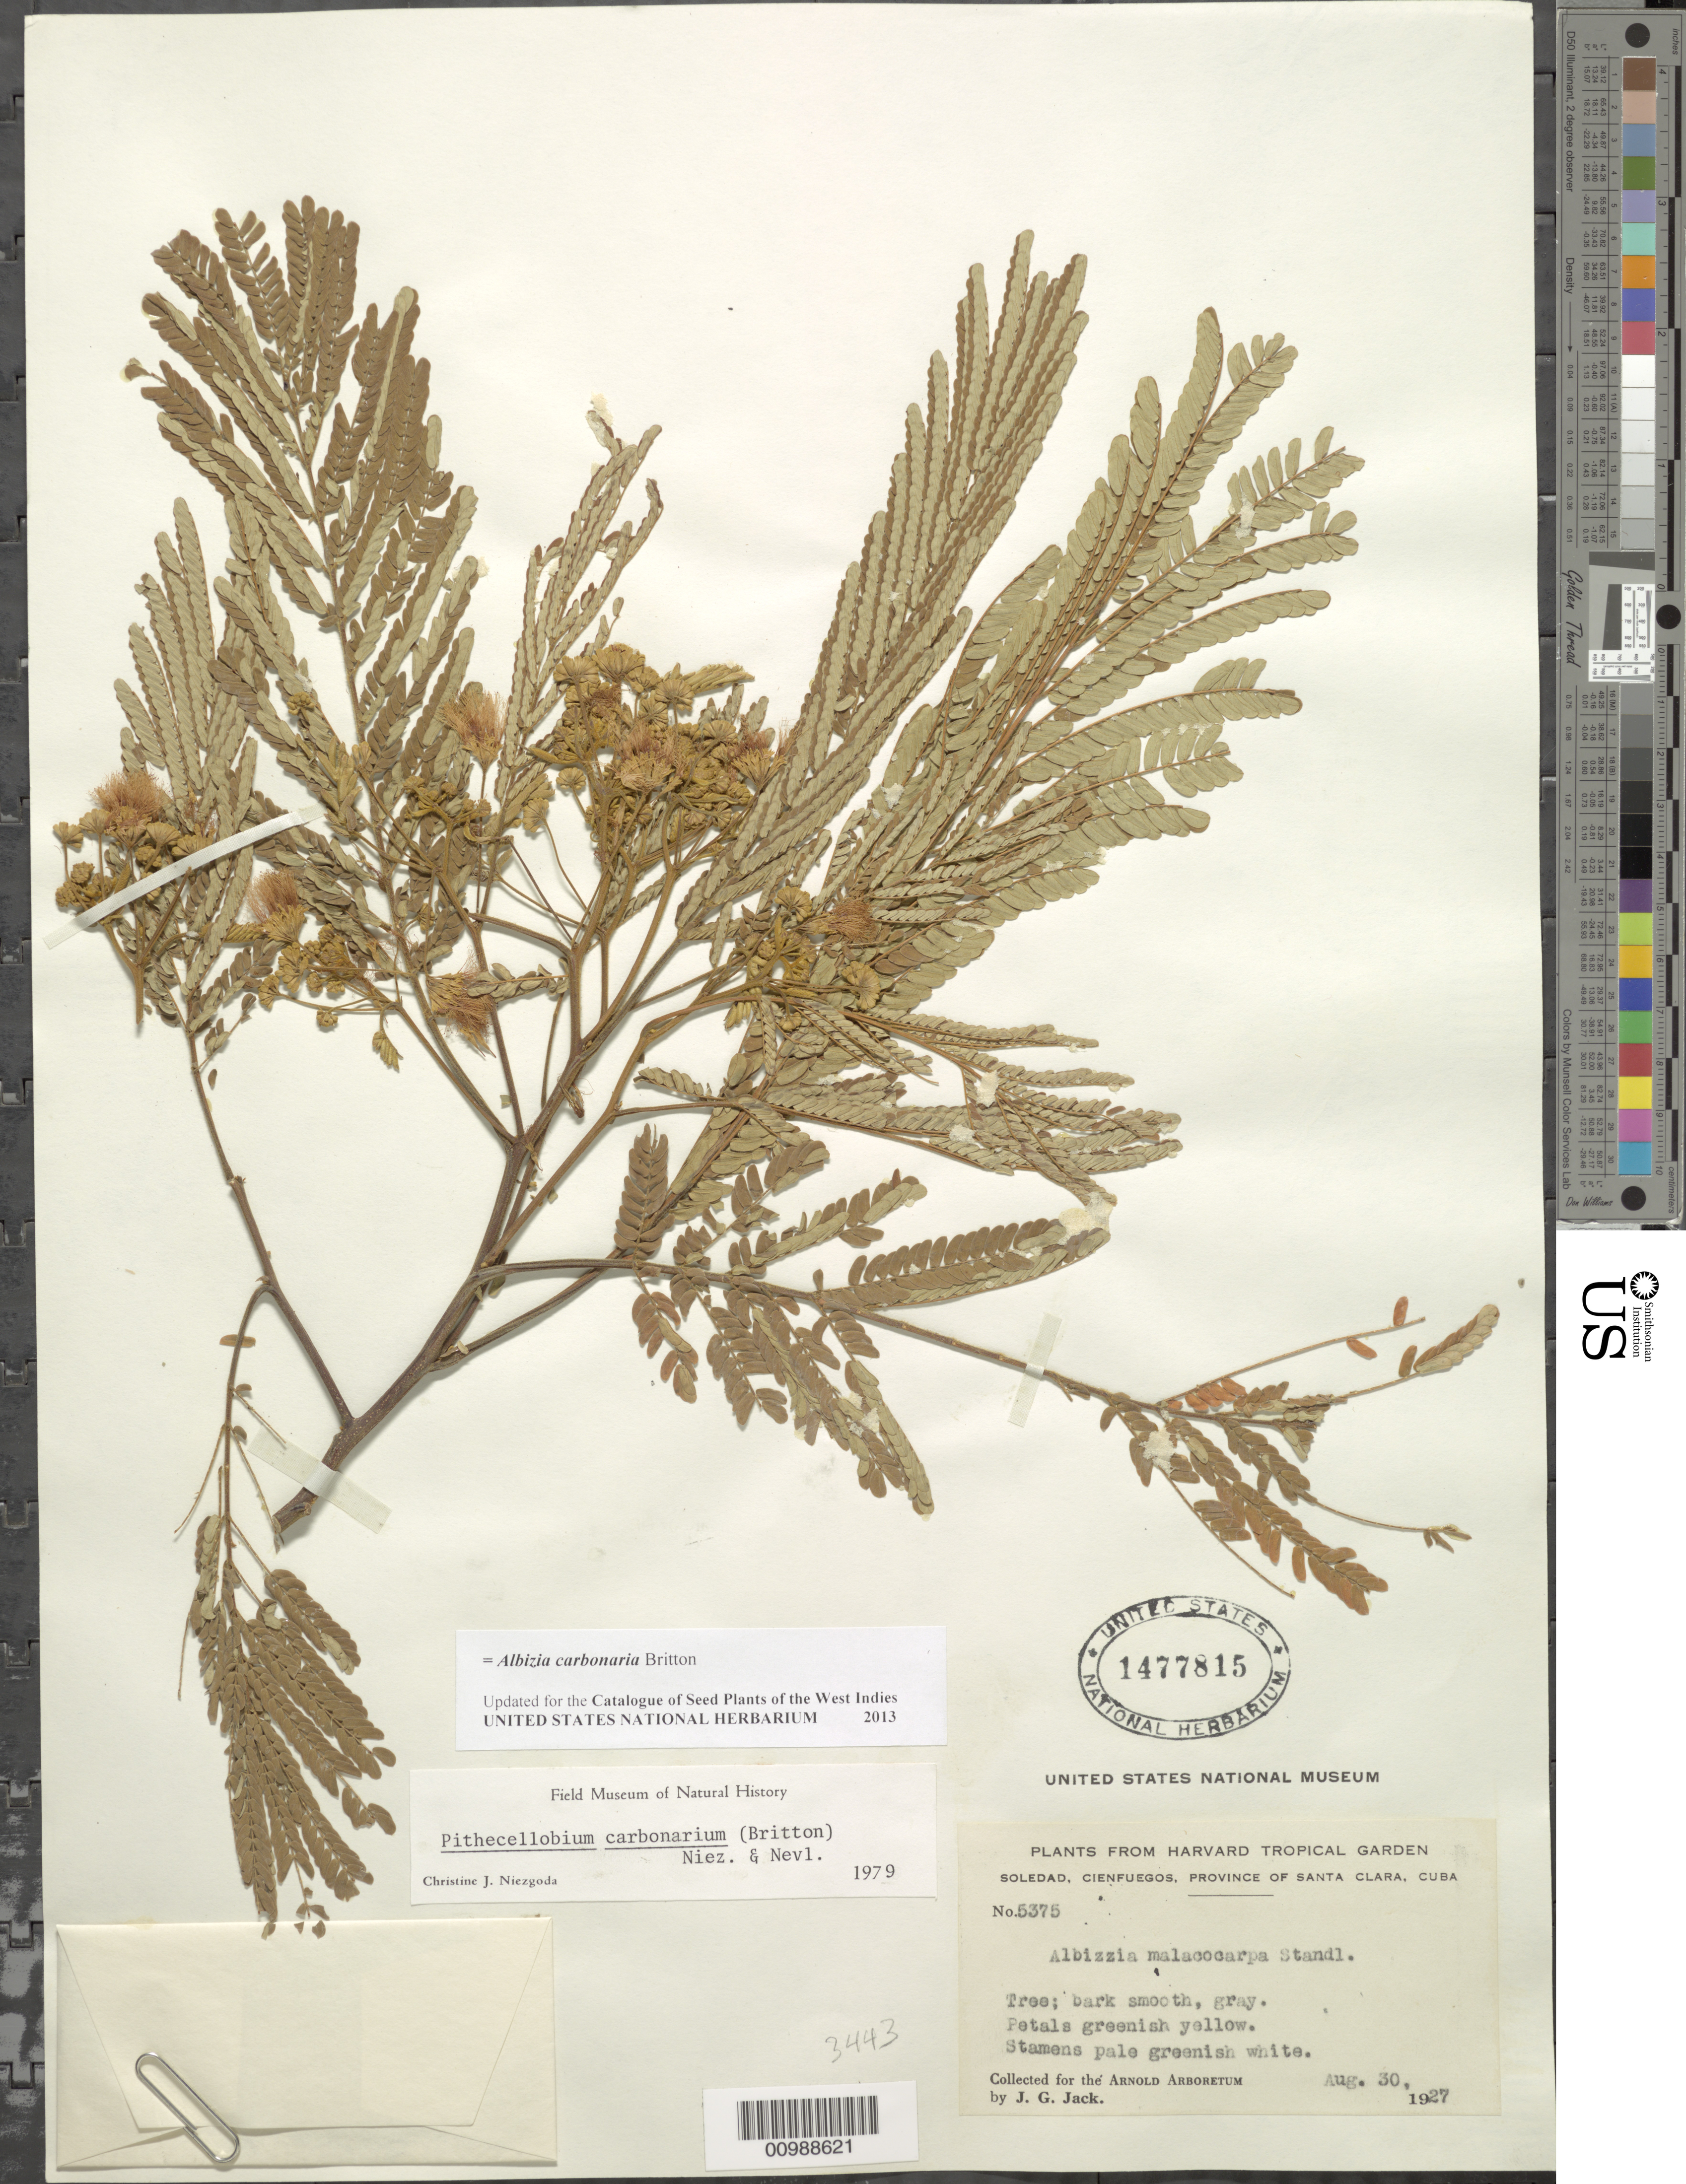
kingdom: Plantae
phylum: Tracheophyta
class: Magnoliopsida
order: Fabales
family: Fabaceae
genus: Pseudosamanea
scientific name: Pseudosamanea carbonaria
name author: (Britton) Koenen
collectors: J. G. Jack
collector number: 5375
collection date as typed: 30 Aug 1927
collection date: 1927-08-30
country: Cuba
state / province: Cienfuegos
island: Cuba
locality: Garden (Soledad)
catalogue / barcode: US 1477815